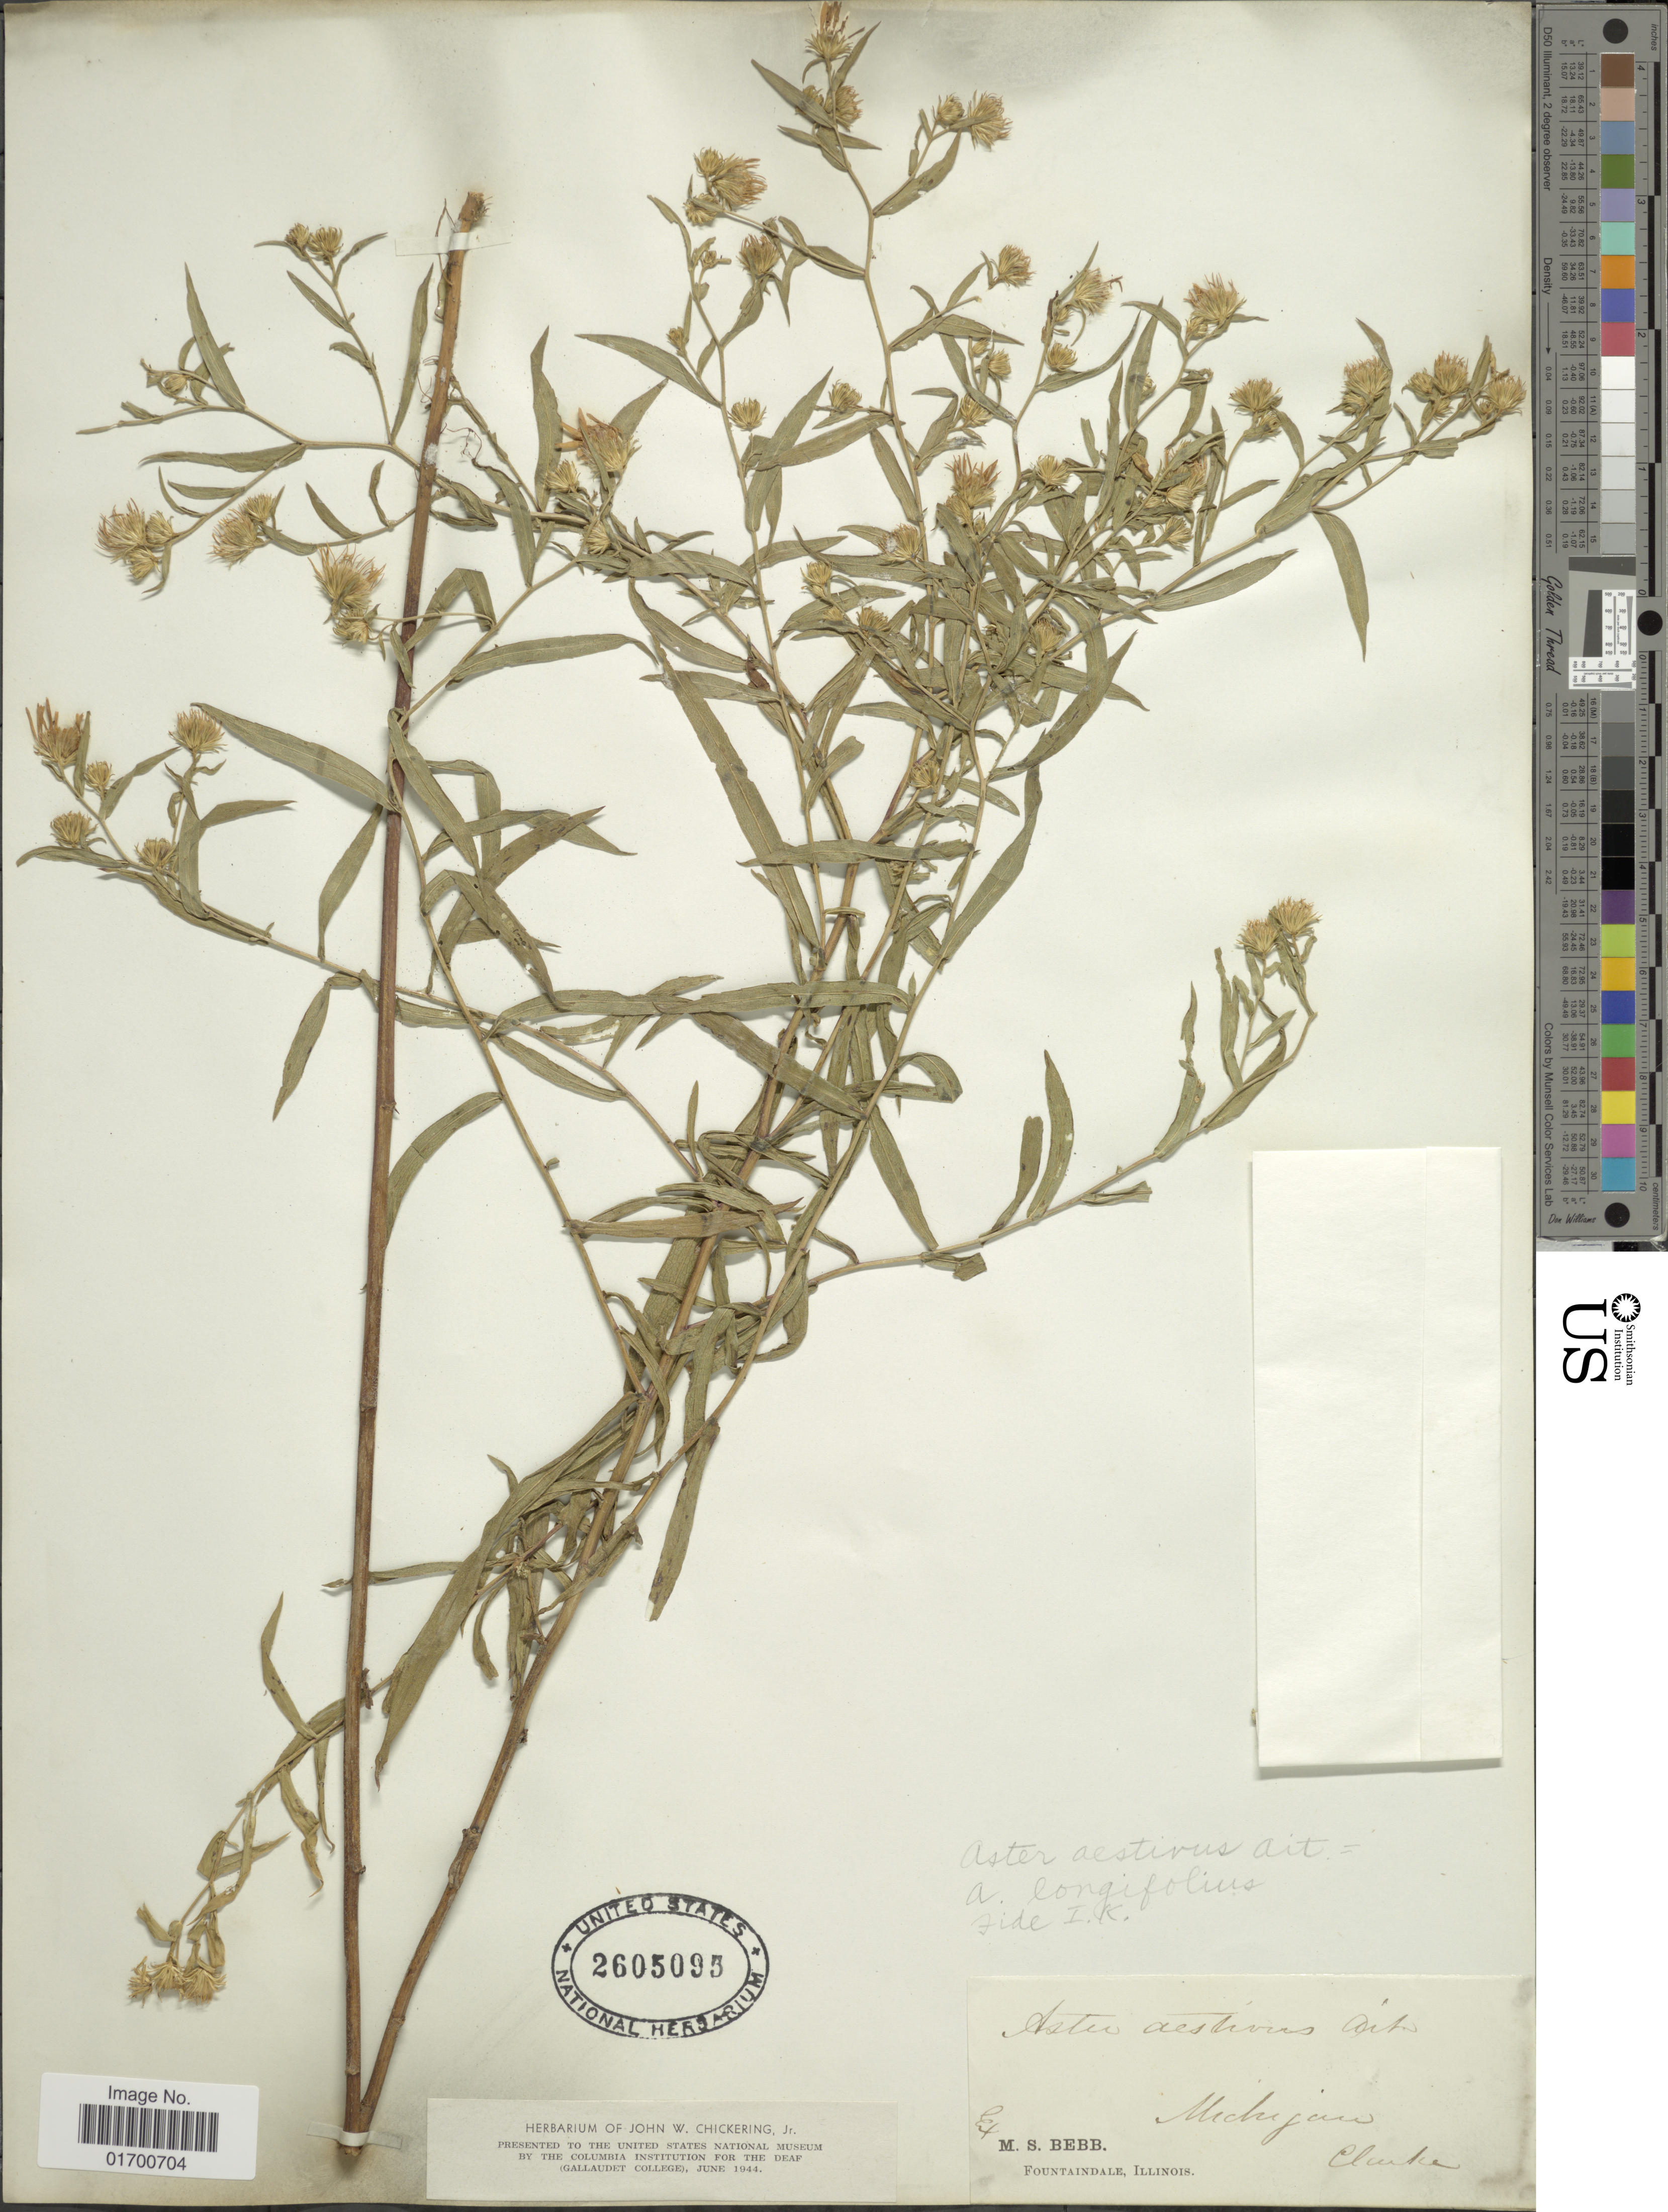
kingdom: Plantae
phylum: Tracheophyta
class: Magnoliopsida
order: Asterales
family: Asteraceae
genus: Symphyotrichum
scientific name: Symphyotrichum longifolium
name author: (Lam.) G.L. Nesom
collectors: Clarke, --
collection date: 1944-06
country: United States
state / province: Michigan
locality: Clarke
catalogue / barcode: US 2605095